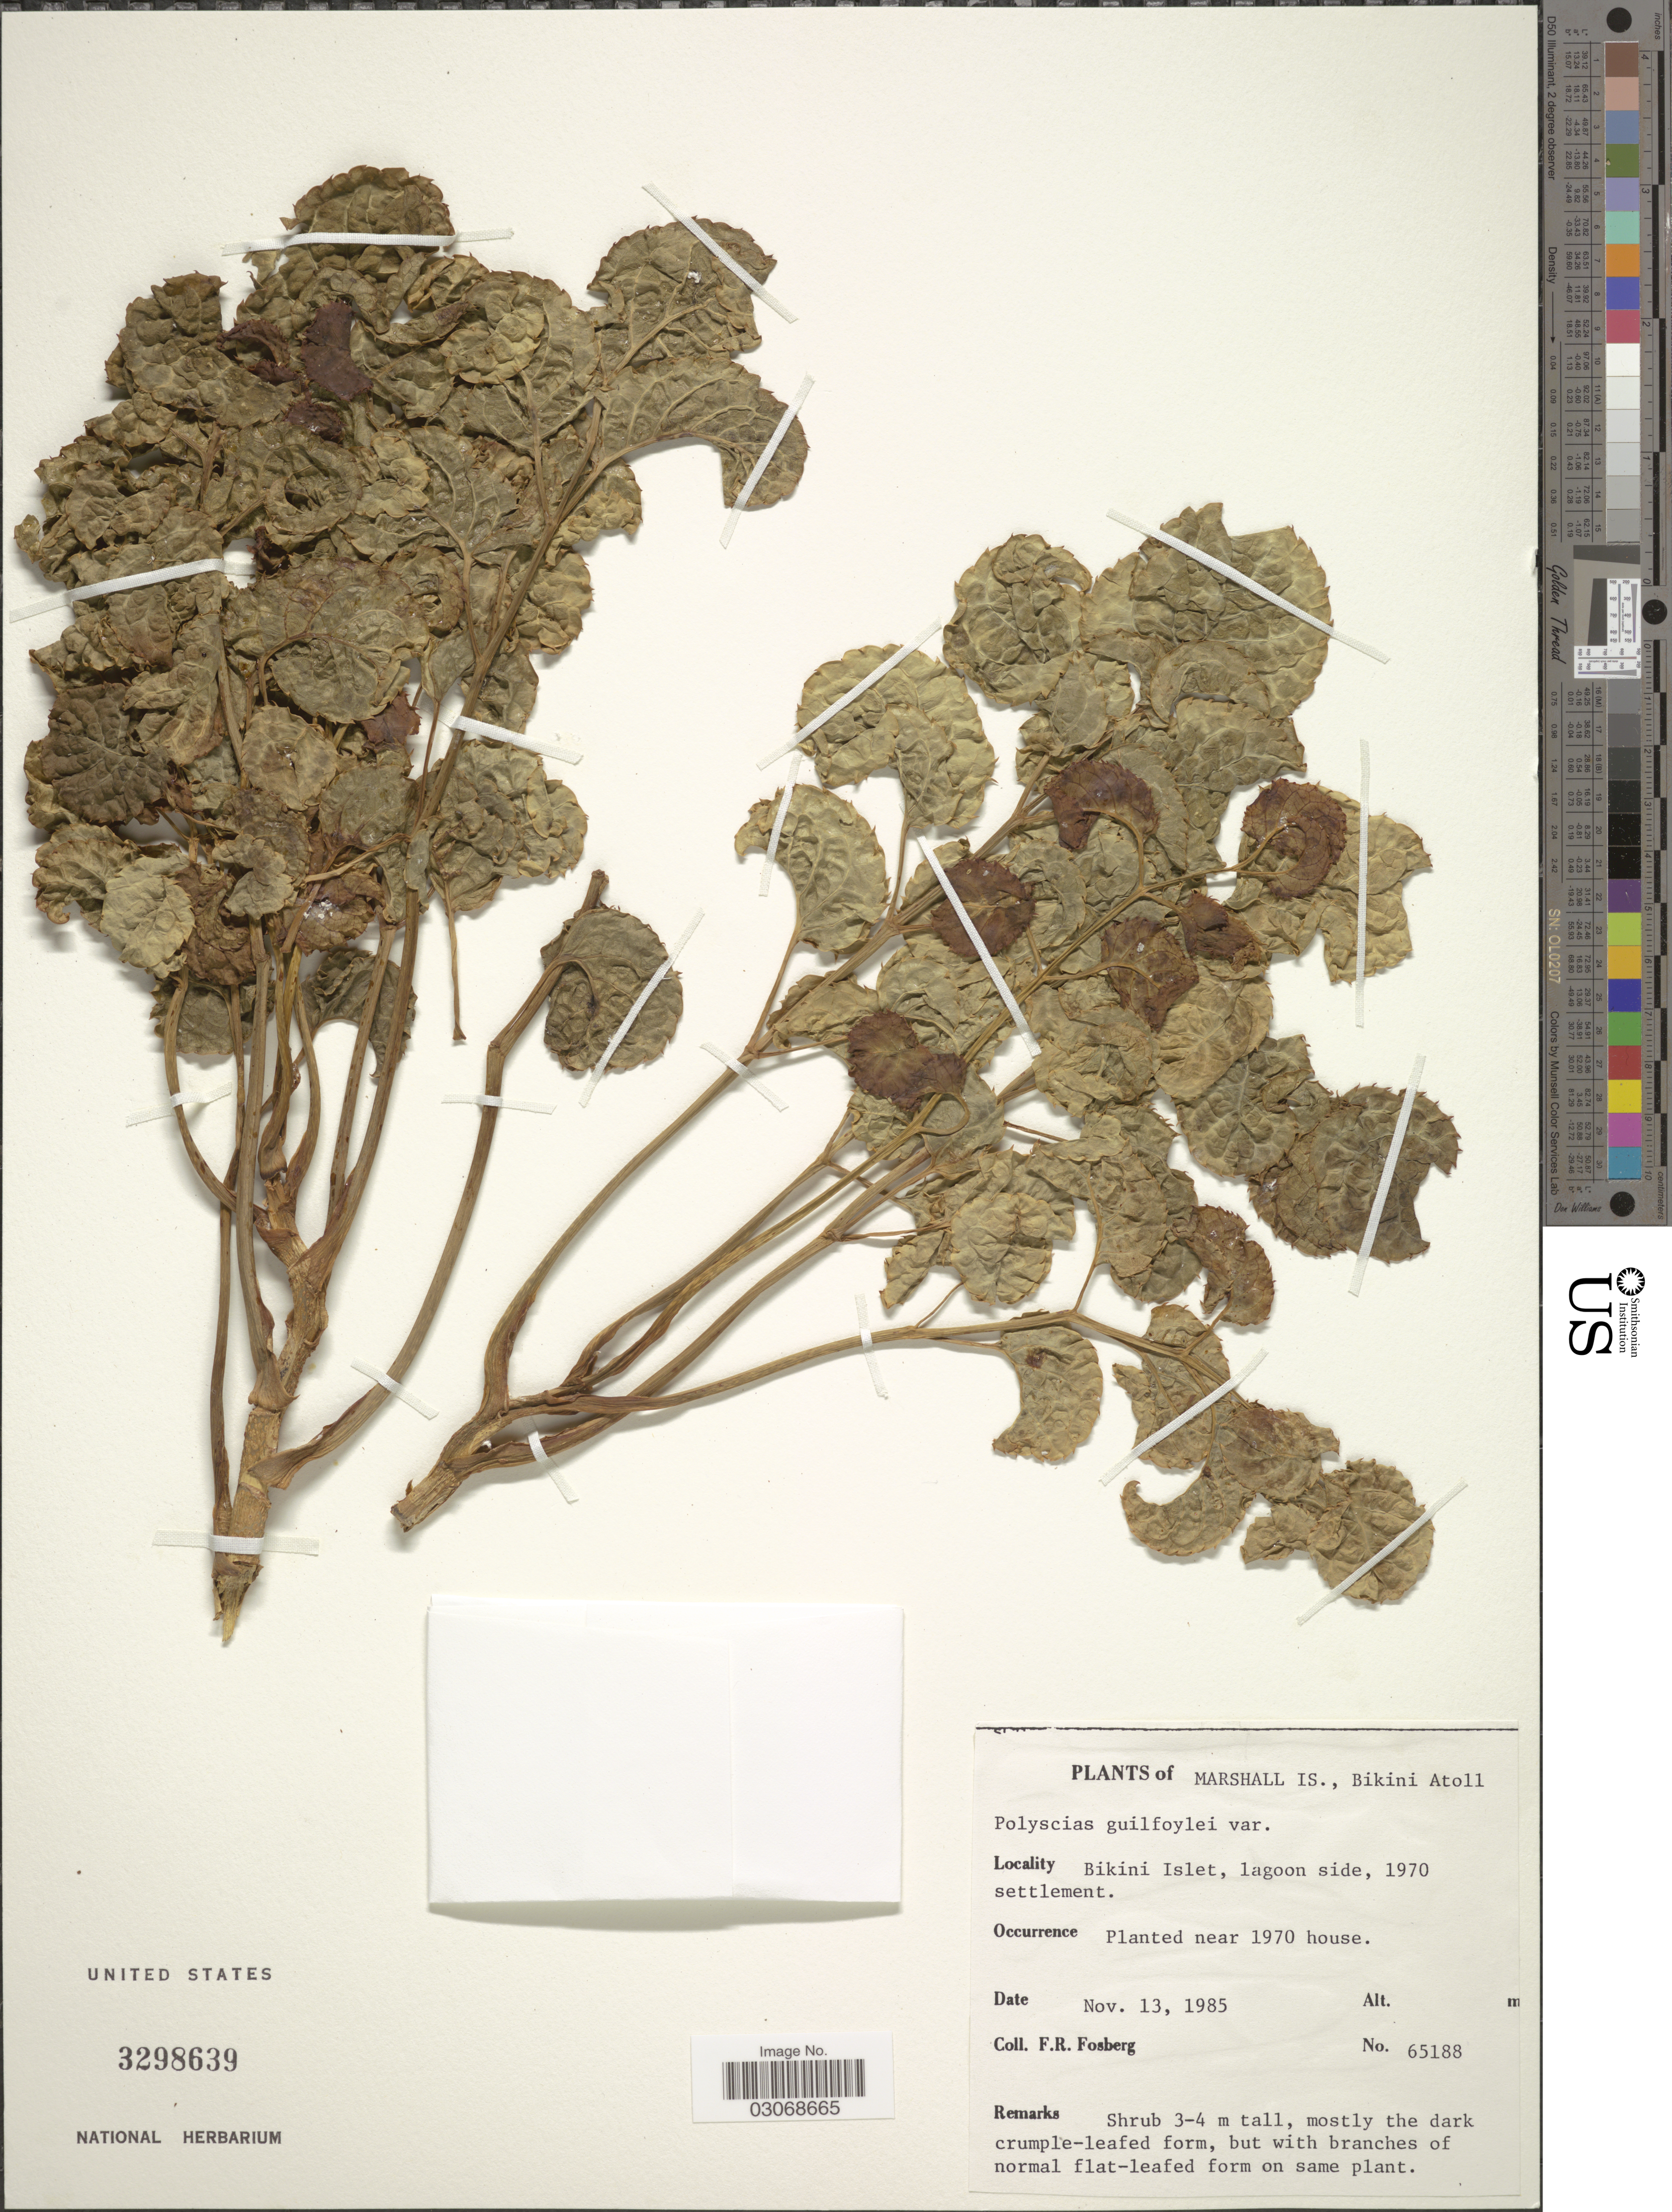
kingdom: Plantae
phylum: Tracheophyta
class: Magnoliopsida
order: Apiales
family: Araliaceae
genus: Polyscias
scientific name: Polyscias guilfoylei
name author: (W. Bull) L.H. Bailey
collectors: F. R. Fosberg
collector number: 65188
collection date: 1985-11-13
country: Marshall Islands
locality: Bikini Atoll, Bikini Islet, lagoon side, 1970 settlement.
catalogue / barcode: US 3298639